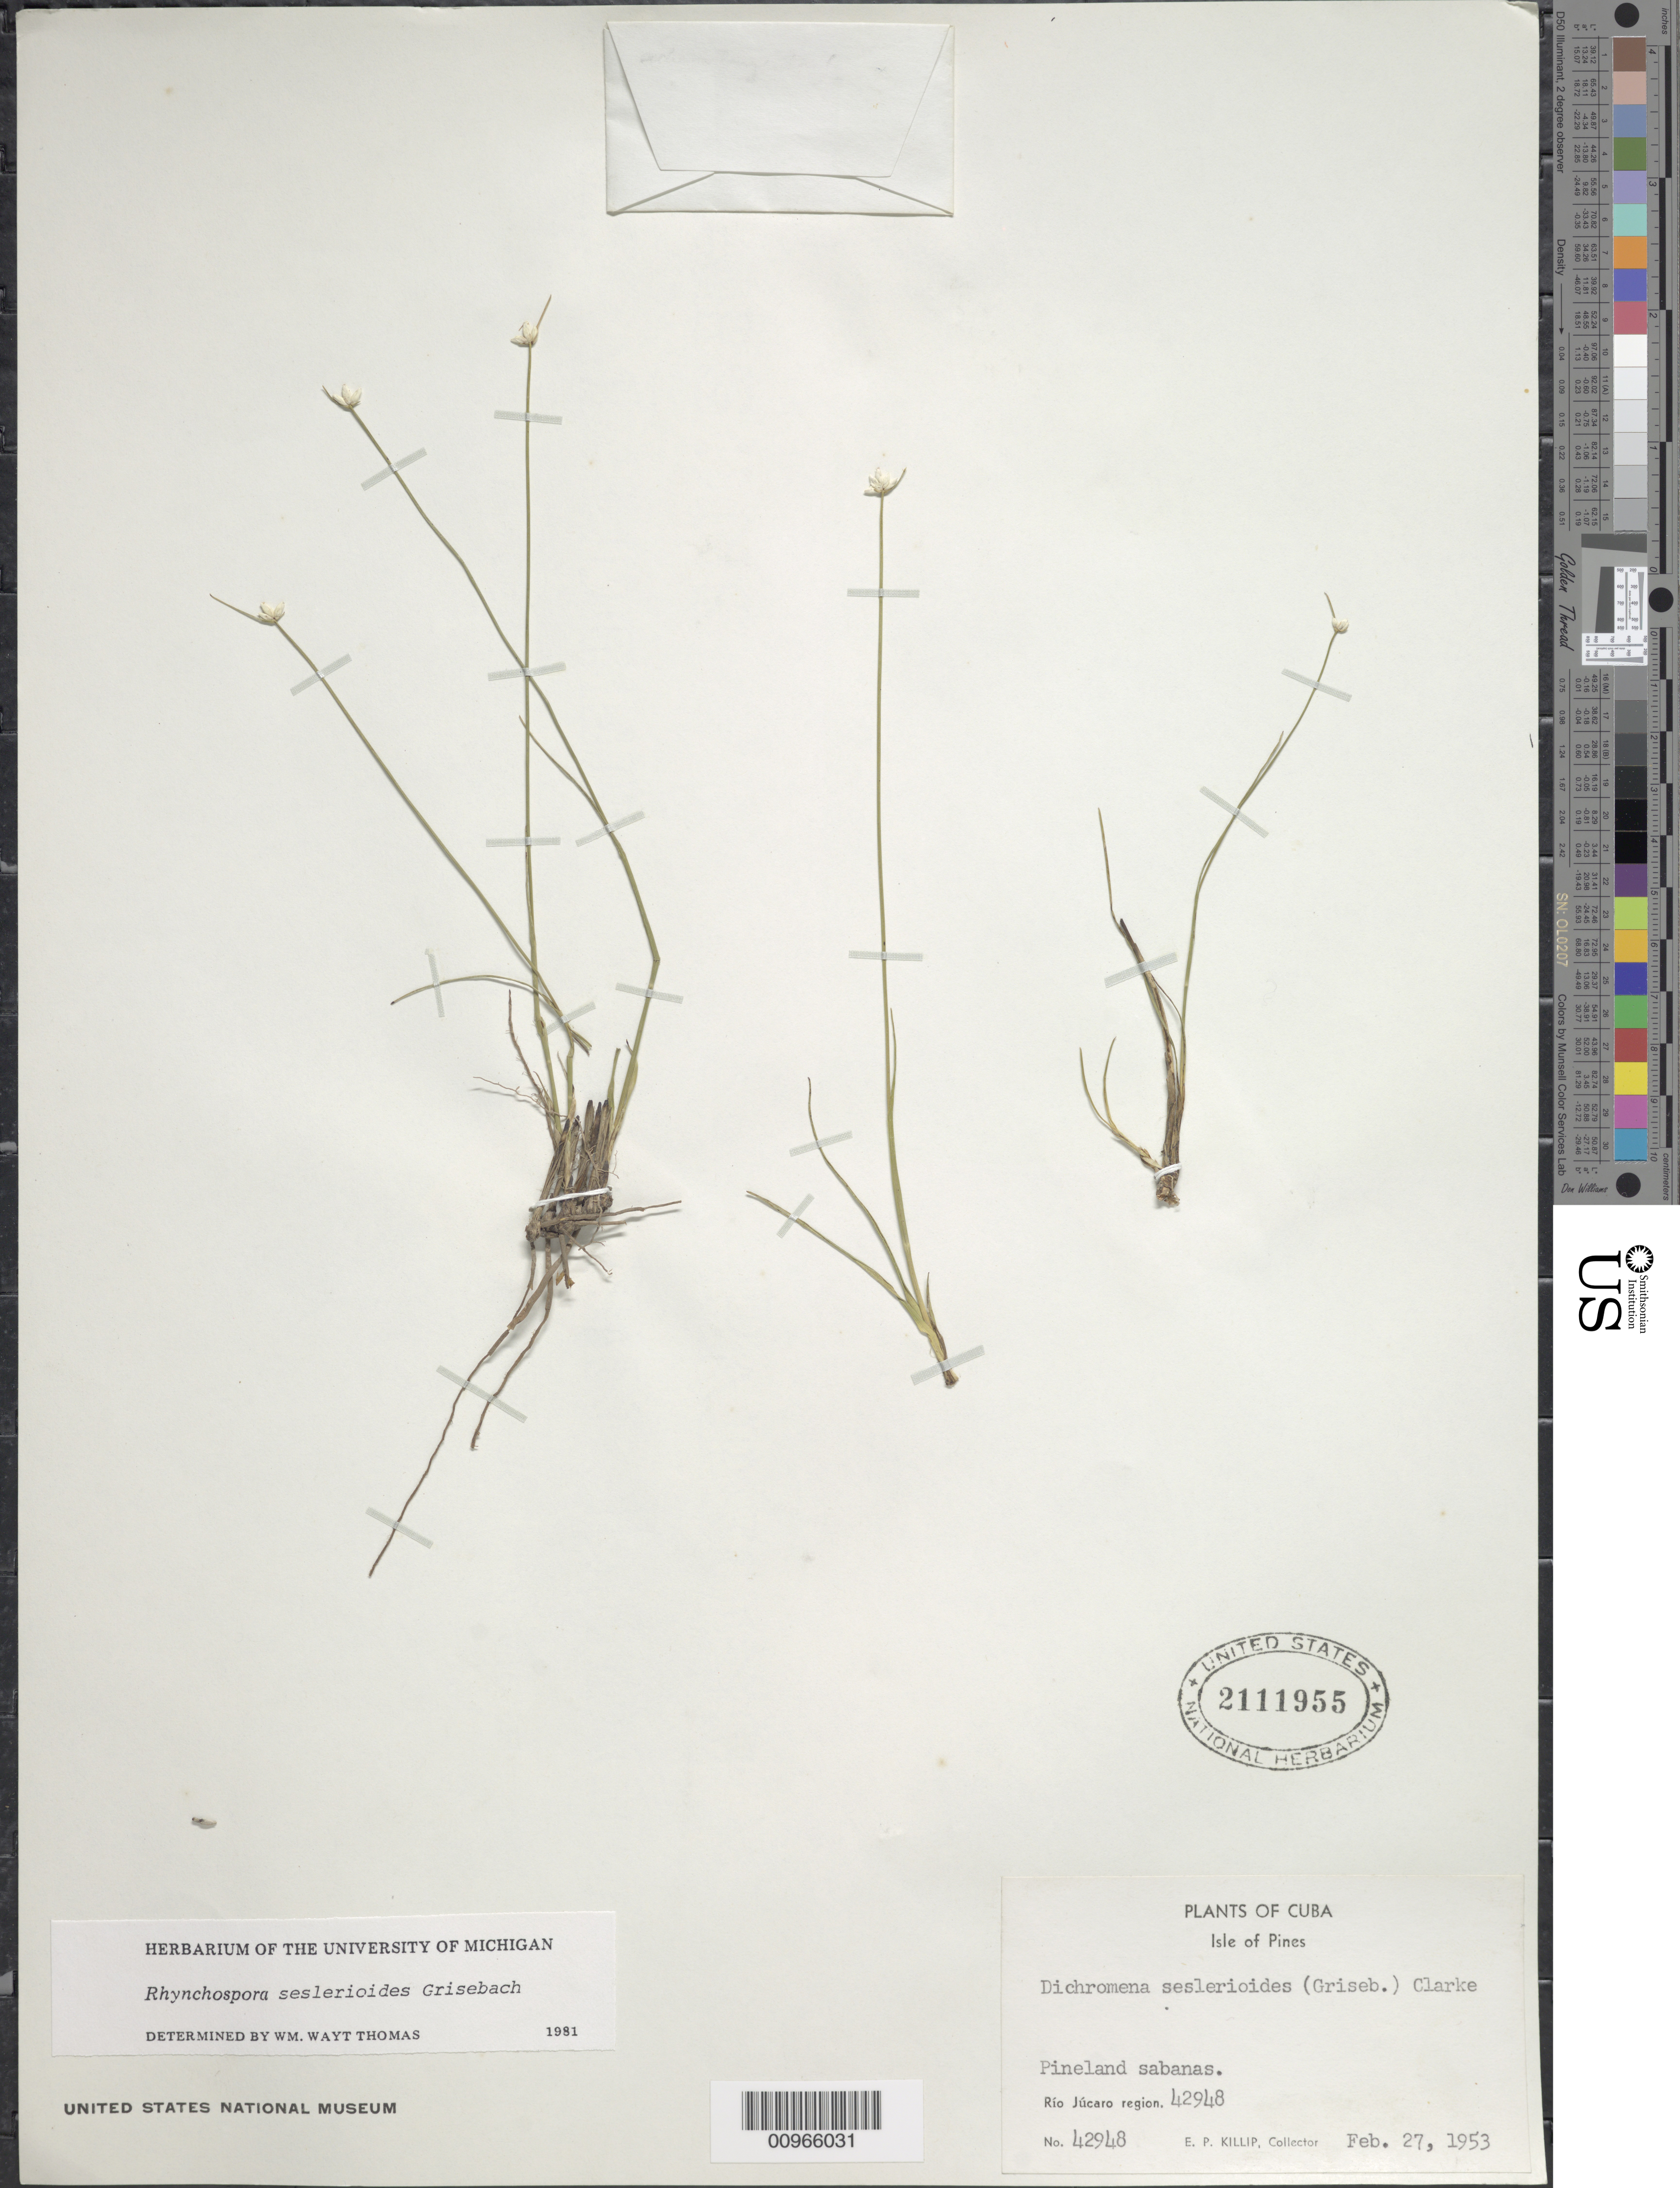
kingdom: Plantae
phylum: Tracheophyta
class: Liliopsida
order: Poales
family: Cyperaceae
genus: Rhynchospora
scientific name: Rhynchospora seslerioides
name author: Griseb.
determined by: Thomas, W. W.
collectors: E. P. Killip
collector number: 42948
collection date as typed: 27 Feb 1953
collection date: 1953-02-27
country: Cuba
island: Isla de la Juventud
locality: Río Júcaro region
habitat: Pineland sabanas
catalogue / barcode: US 2111955